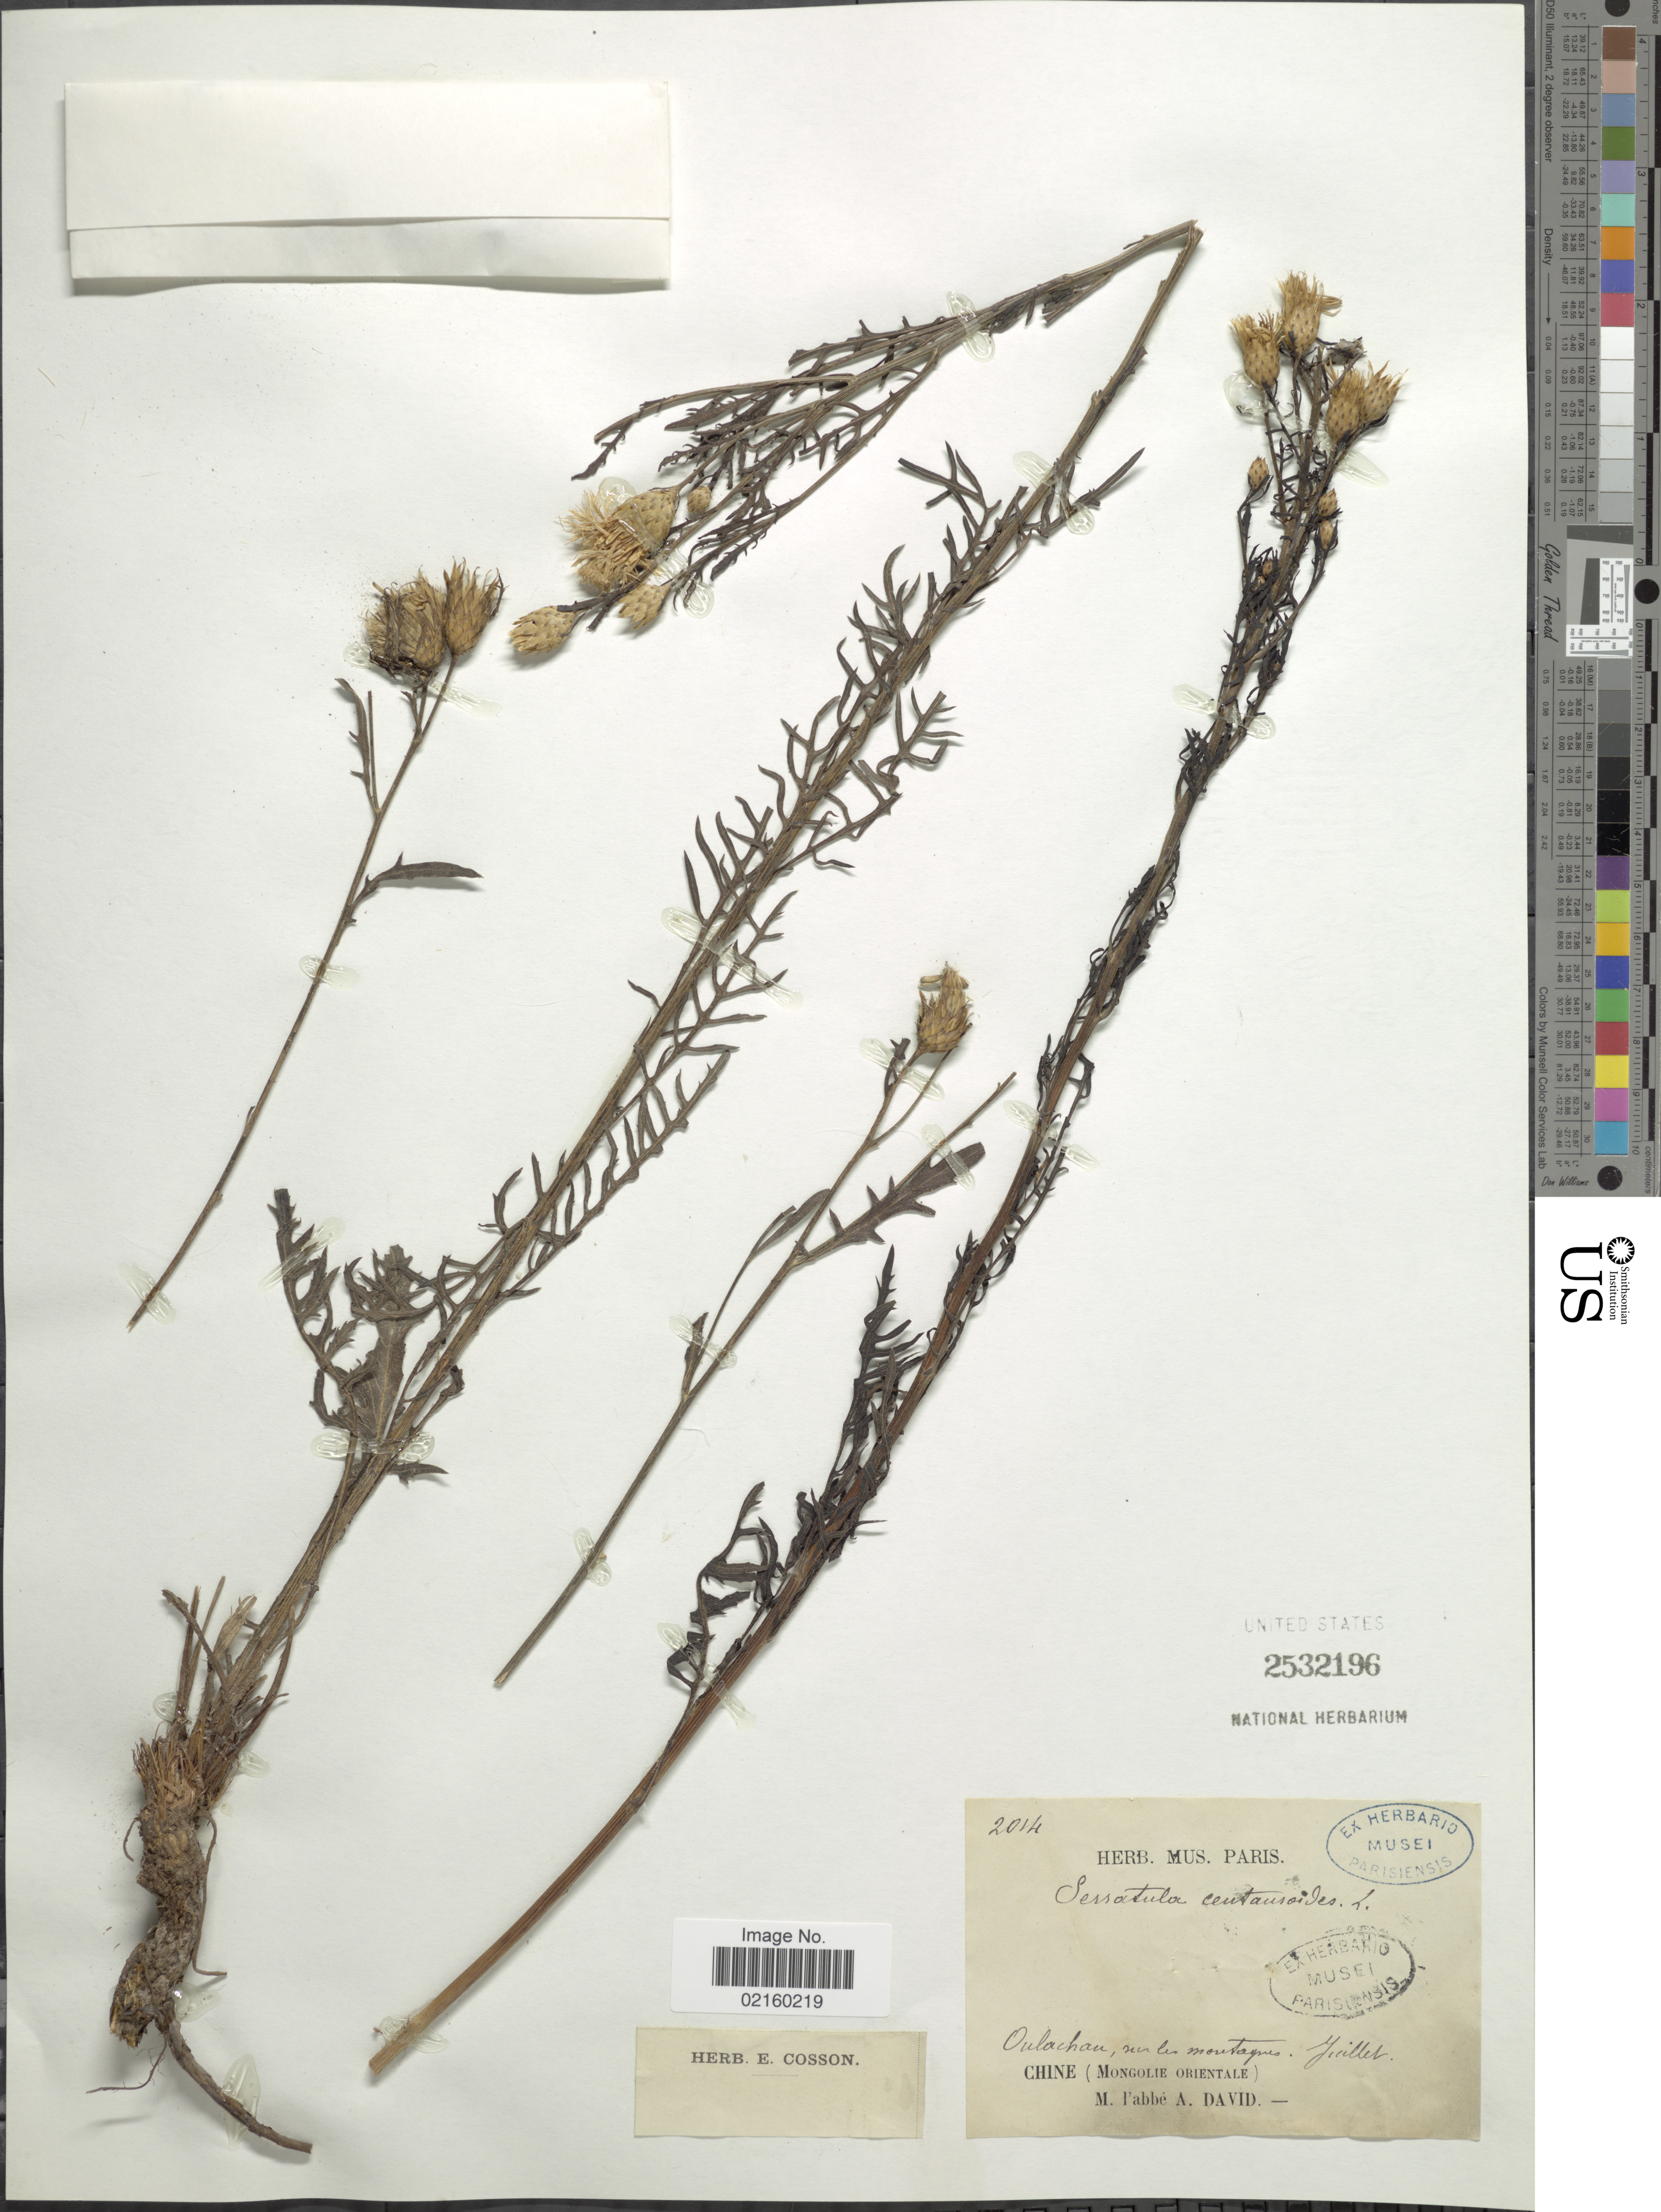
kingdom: Plantae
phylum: Tracheophyta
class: Magnoliopsida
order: Asterales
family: Asteraceae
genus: Serratula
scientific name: Serratula centauroides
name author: L.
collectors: M. David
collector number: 2014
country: China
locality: Oulachan, Mongolie Orientale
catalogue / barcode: US 2532196